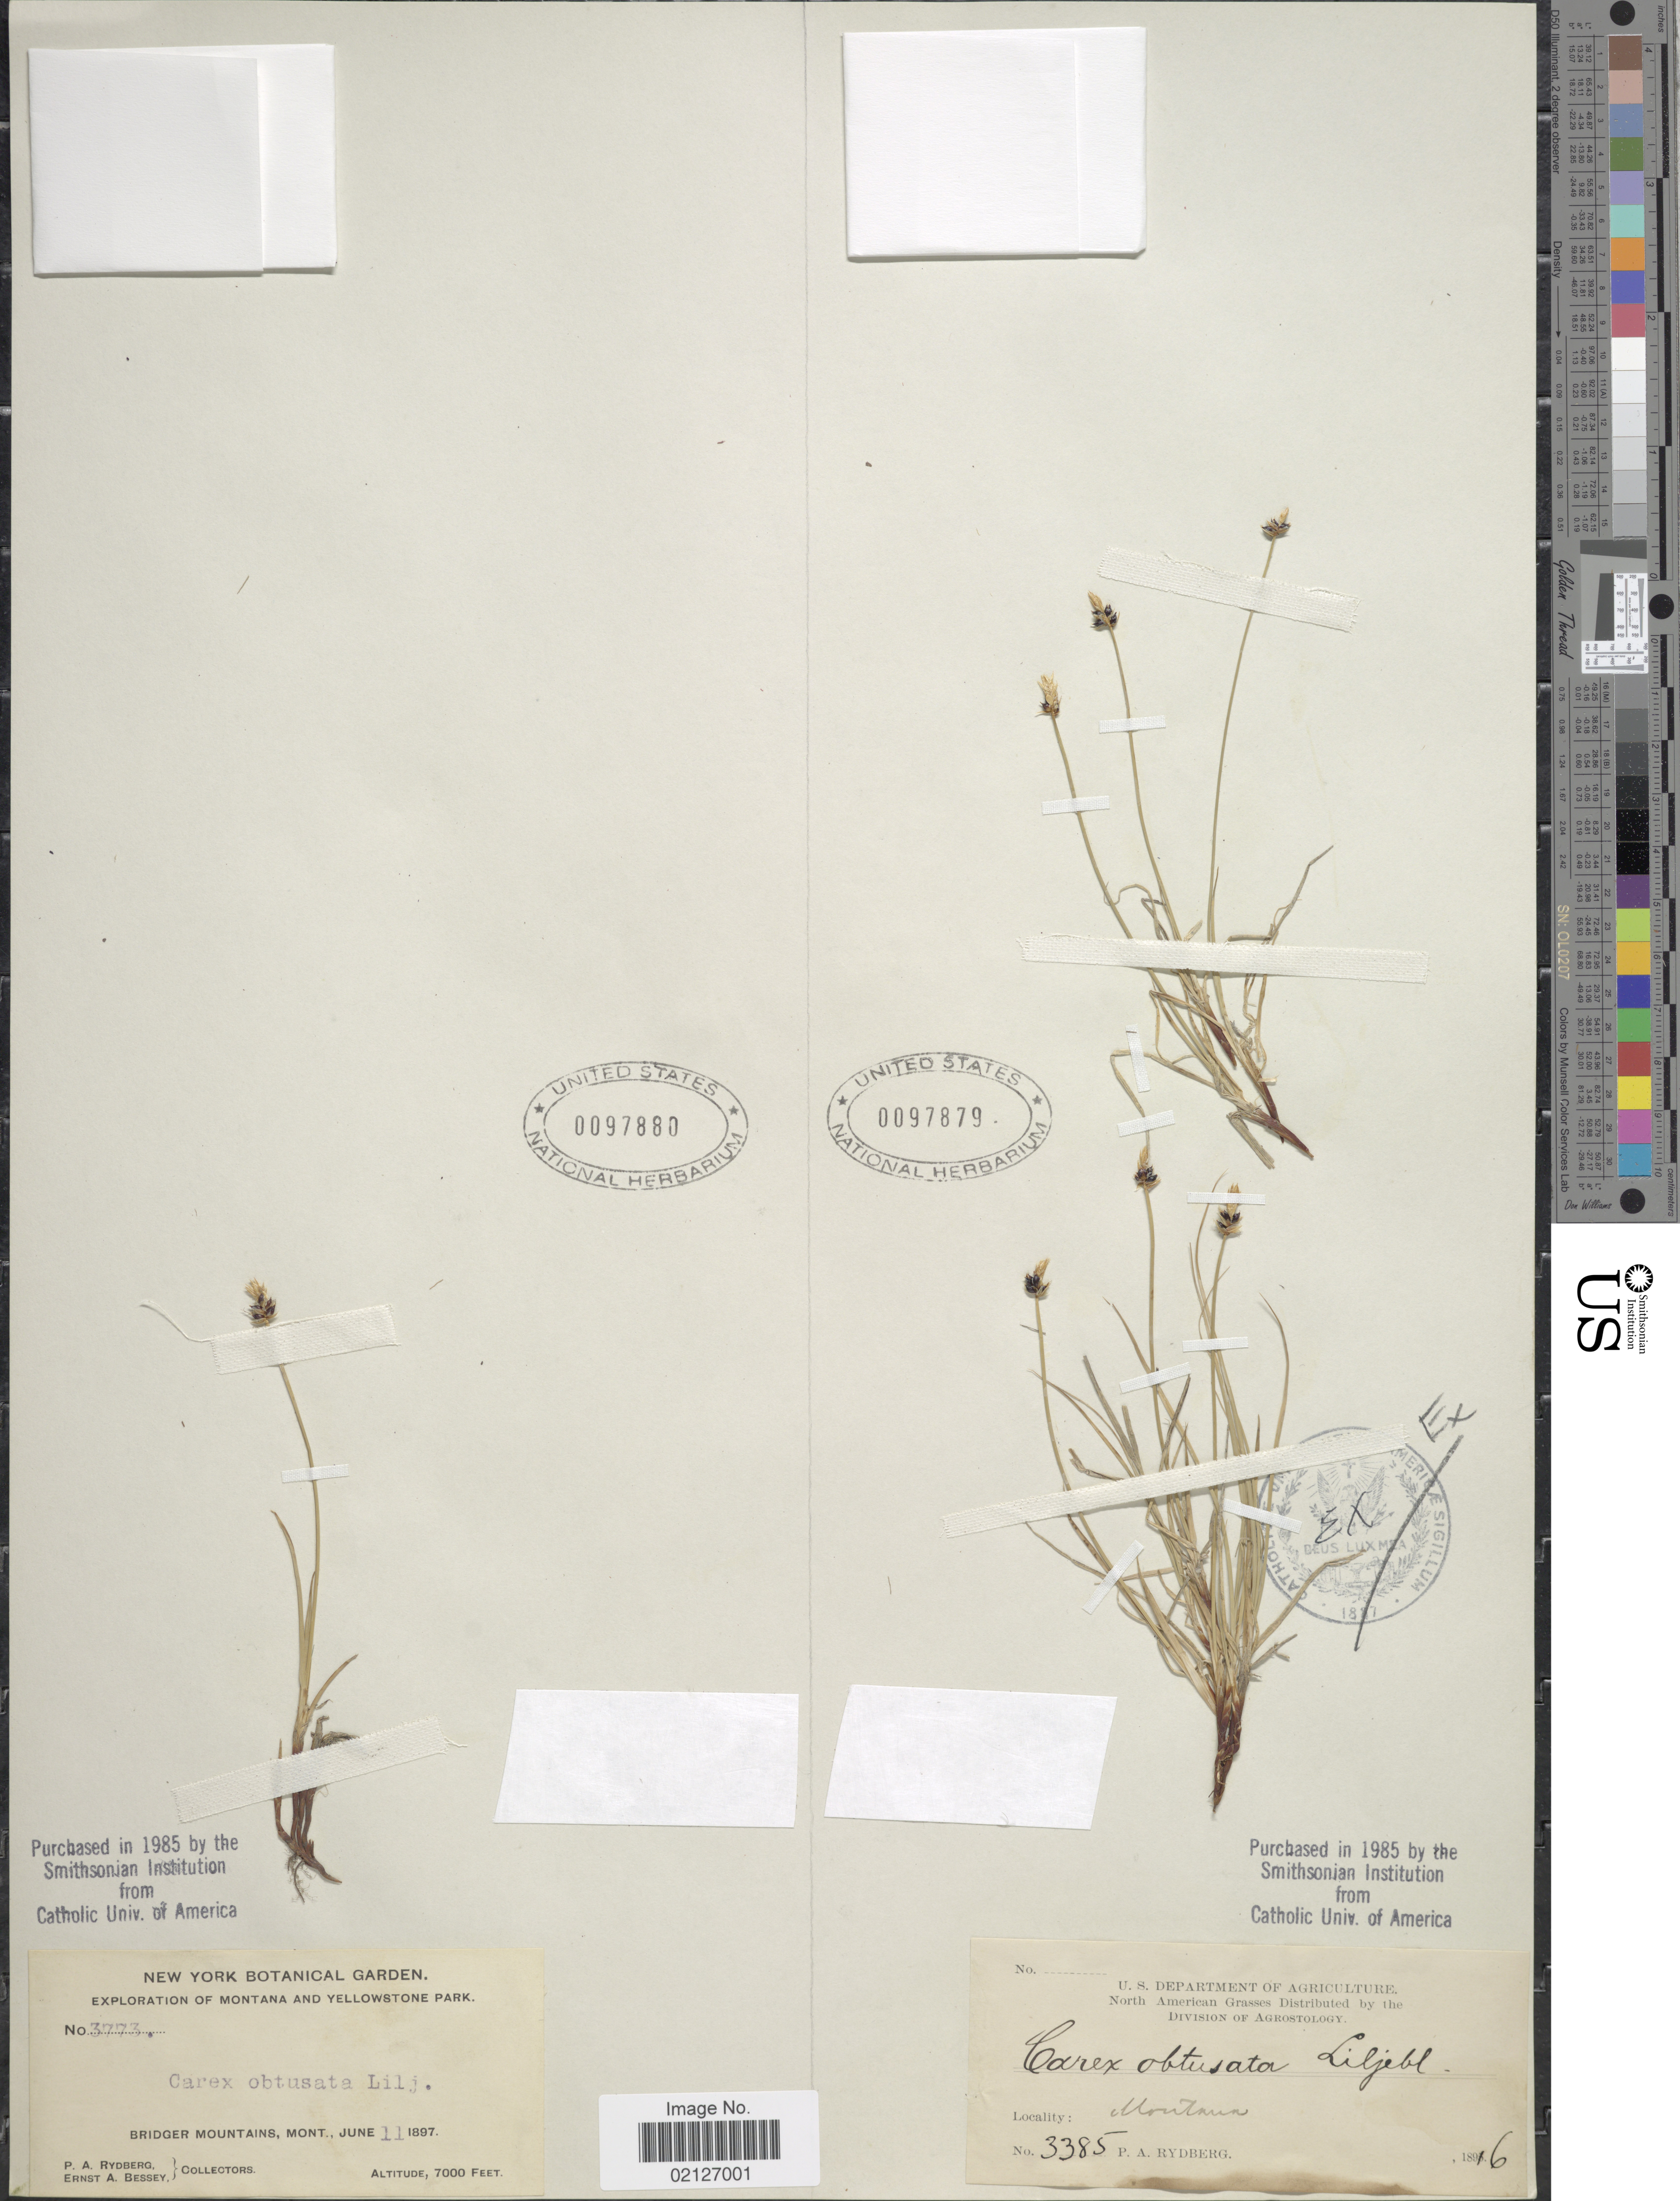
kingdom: Plantae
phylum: Tracheophyta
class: Liliopsida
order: Poales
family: Cyperaceae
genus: Carex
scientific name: Carex obtusata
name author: Lilj.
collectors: P. A. Rydberg & E. A. Bessey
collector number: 3773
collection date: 1897-06-11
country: United States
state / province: Montana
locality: Montana and Yellowstone Park, Bridger Mountains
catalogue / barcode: US 97880-2